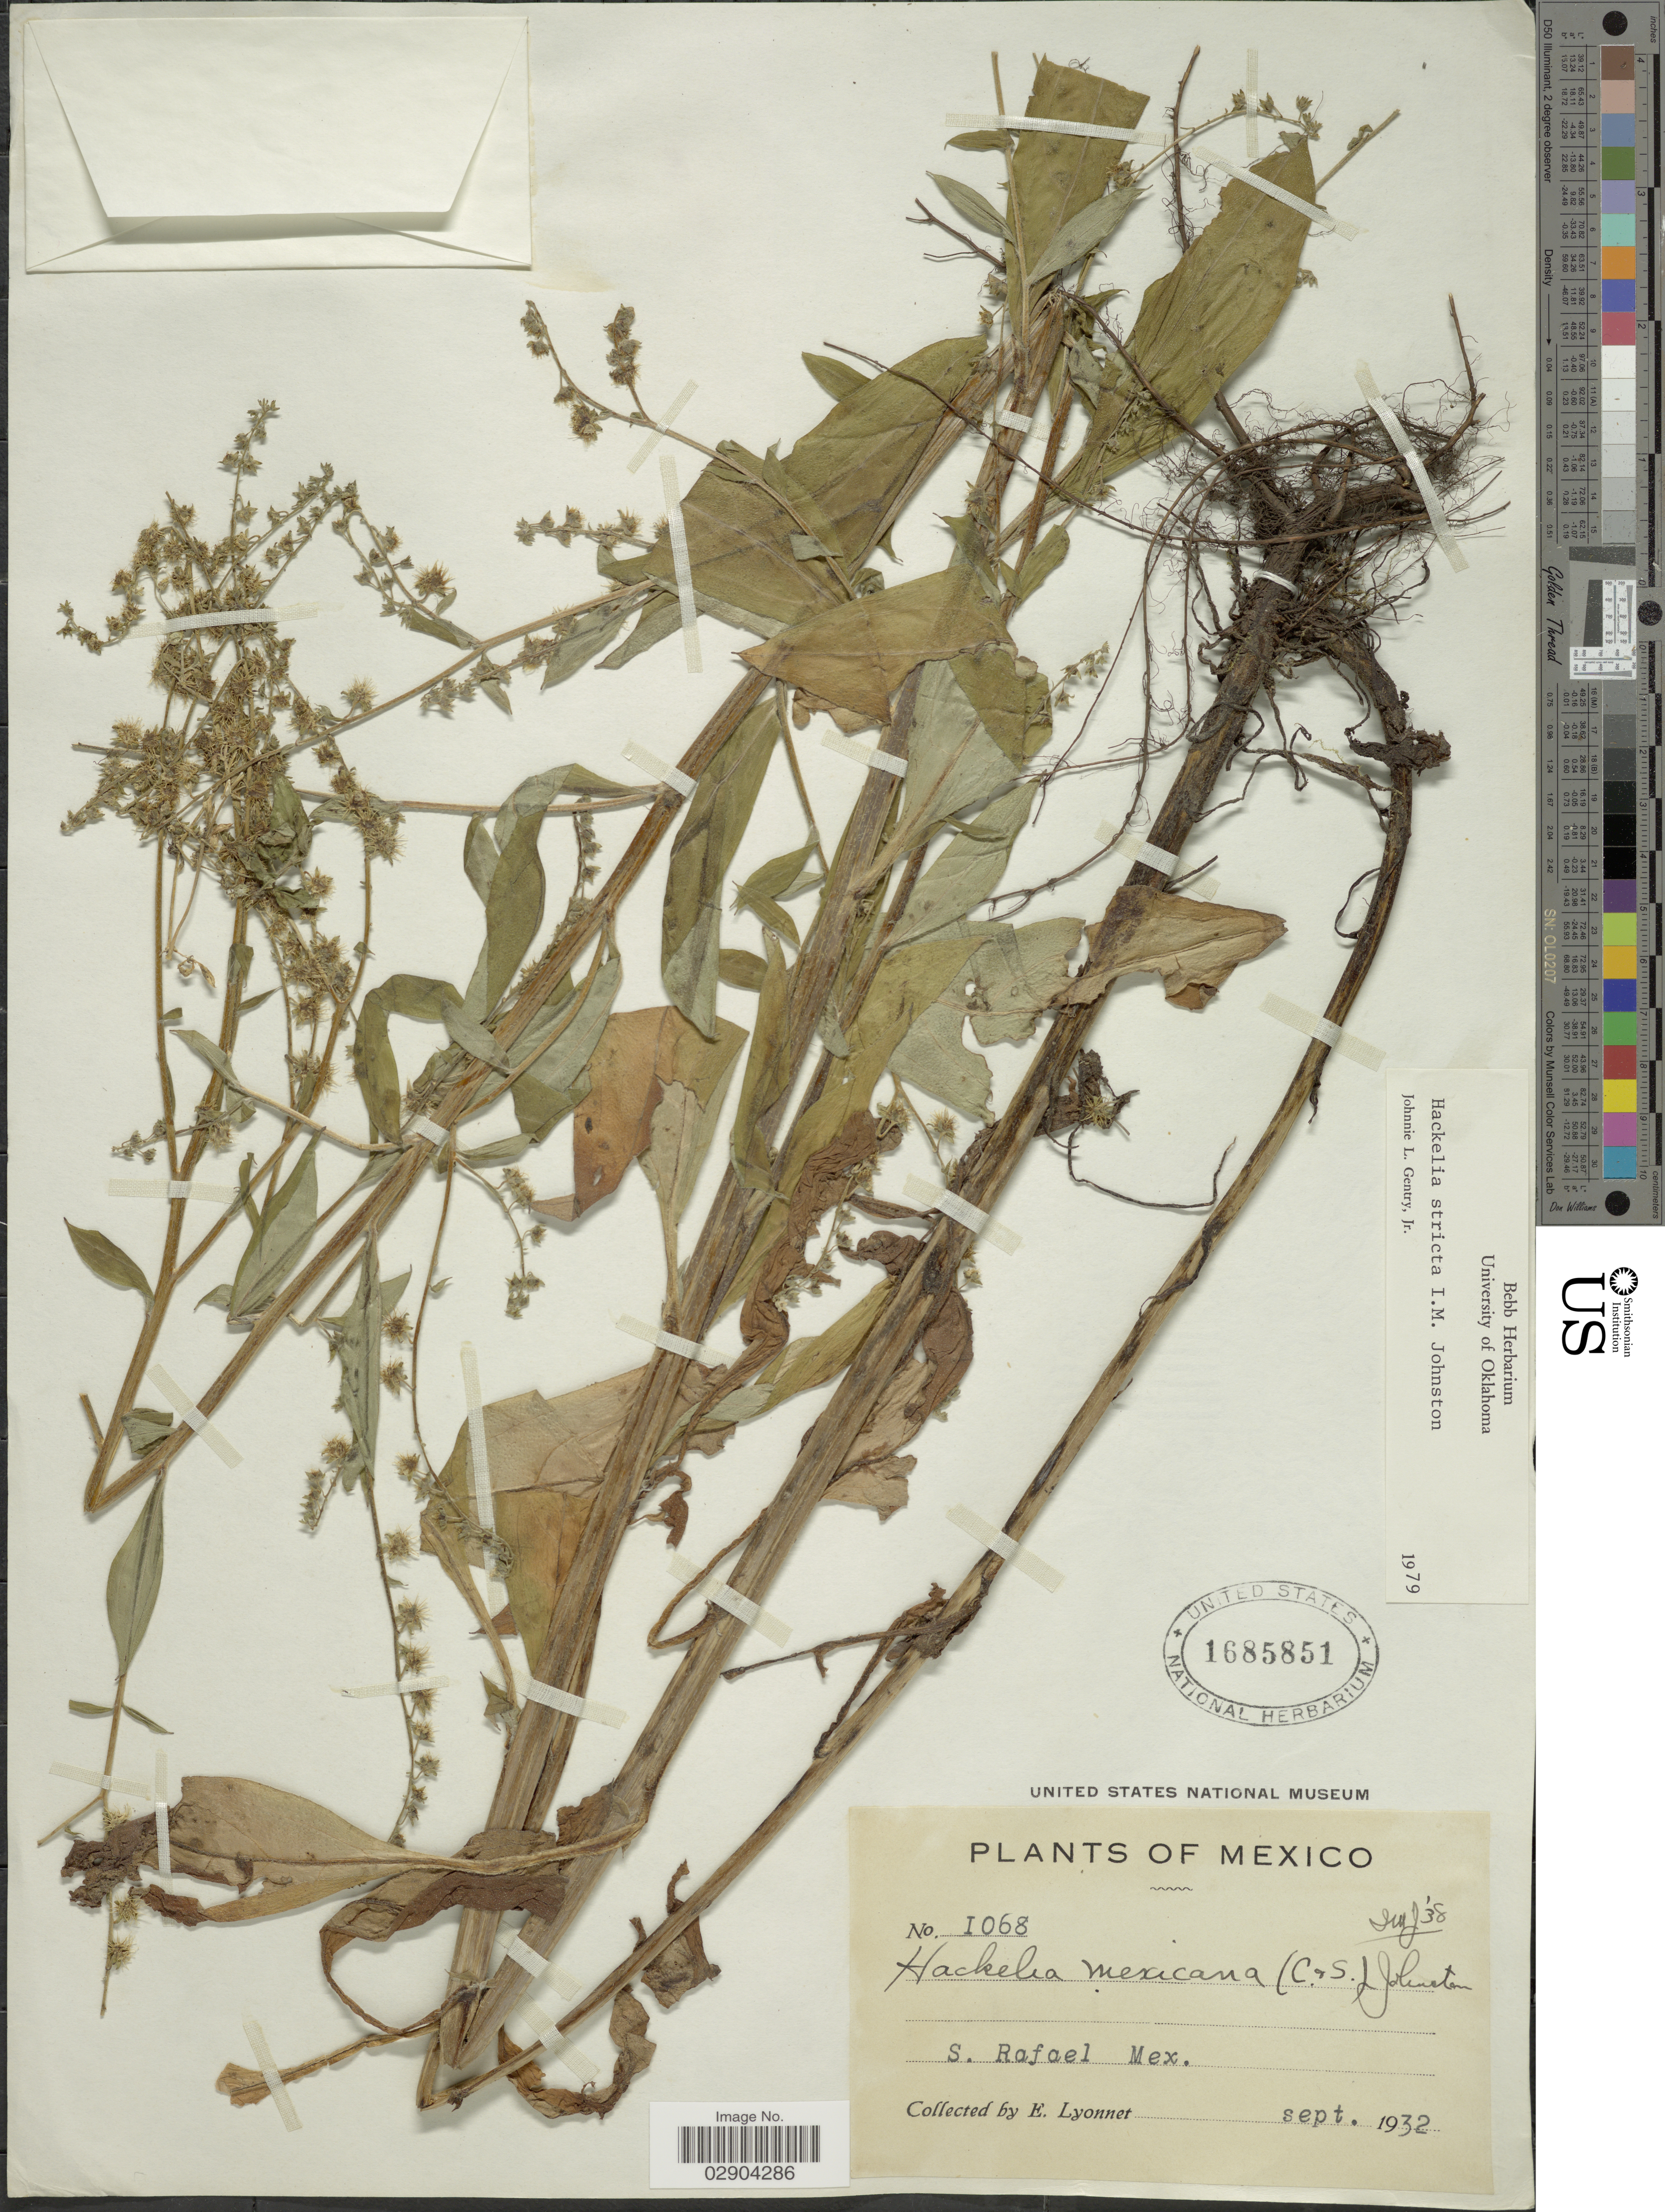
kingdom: Plantae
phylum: Tracheophyta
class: Magnoliopsida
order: Boraginales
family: Boraginaceae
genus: Hackelia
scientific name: Hackelia mexicana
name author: (Schltdl. & Cham.) I.M. Johnst.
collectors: E. Lyonnet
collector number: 1068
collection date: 1932-09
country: Mexico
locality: S. Rafael.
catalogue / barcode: US 1685851